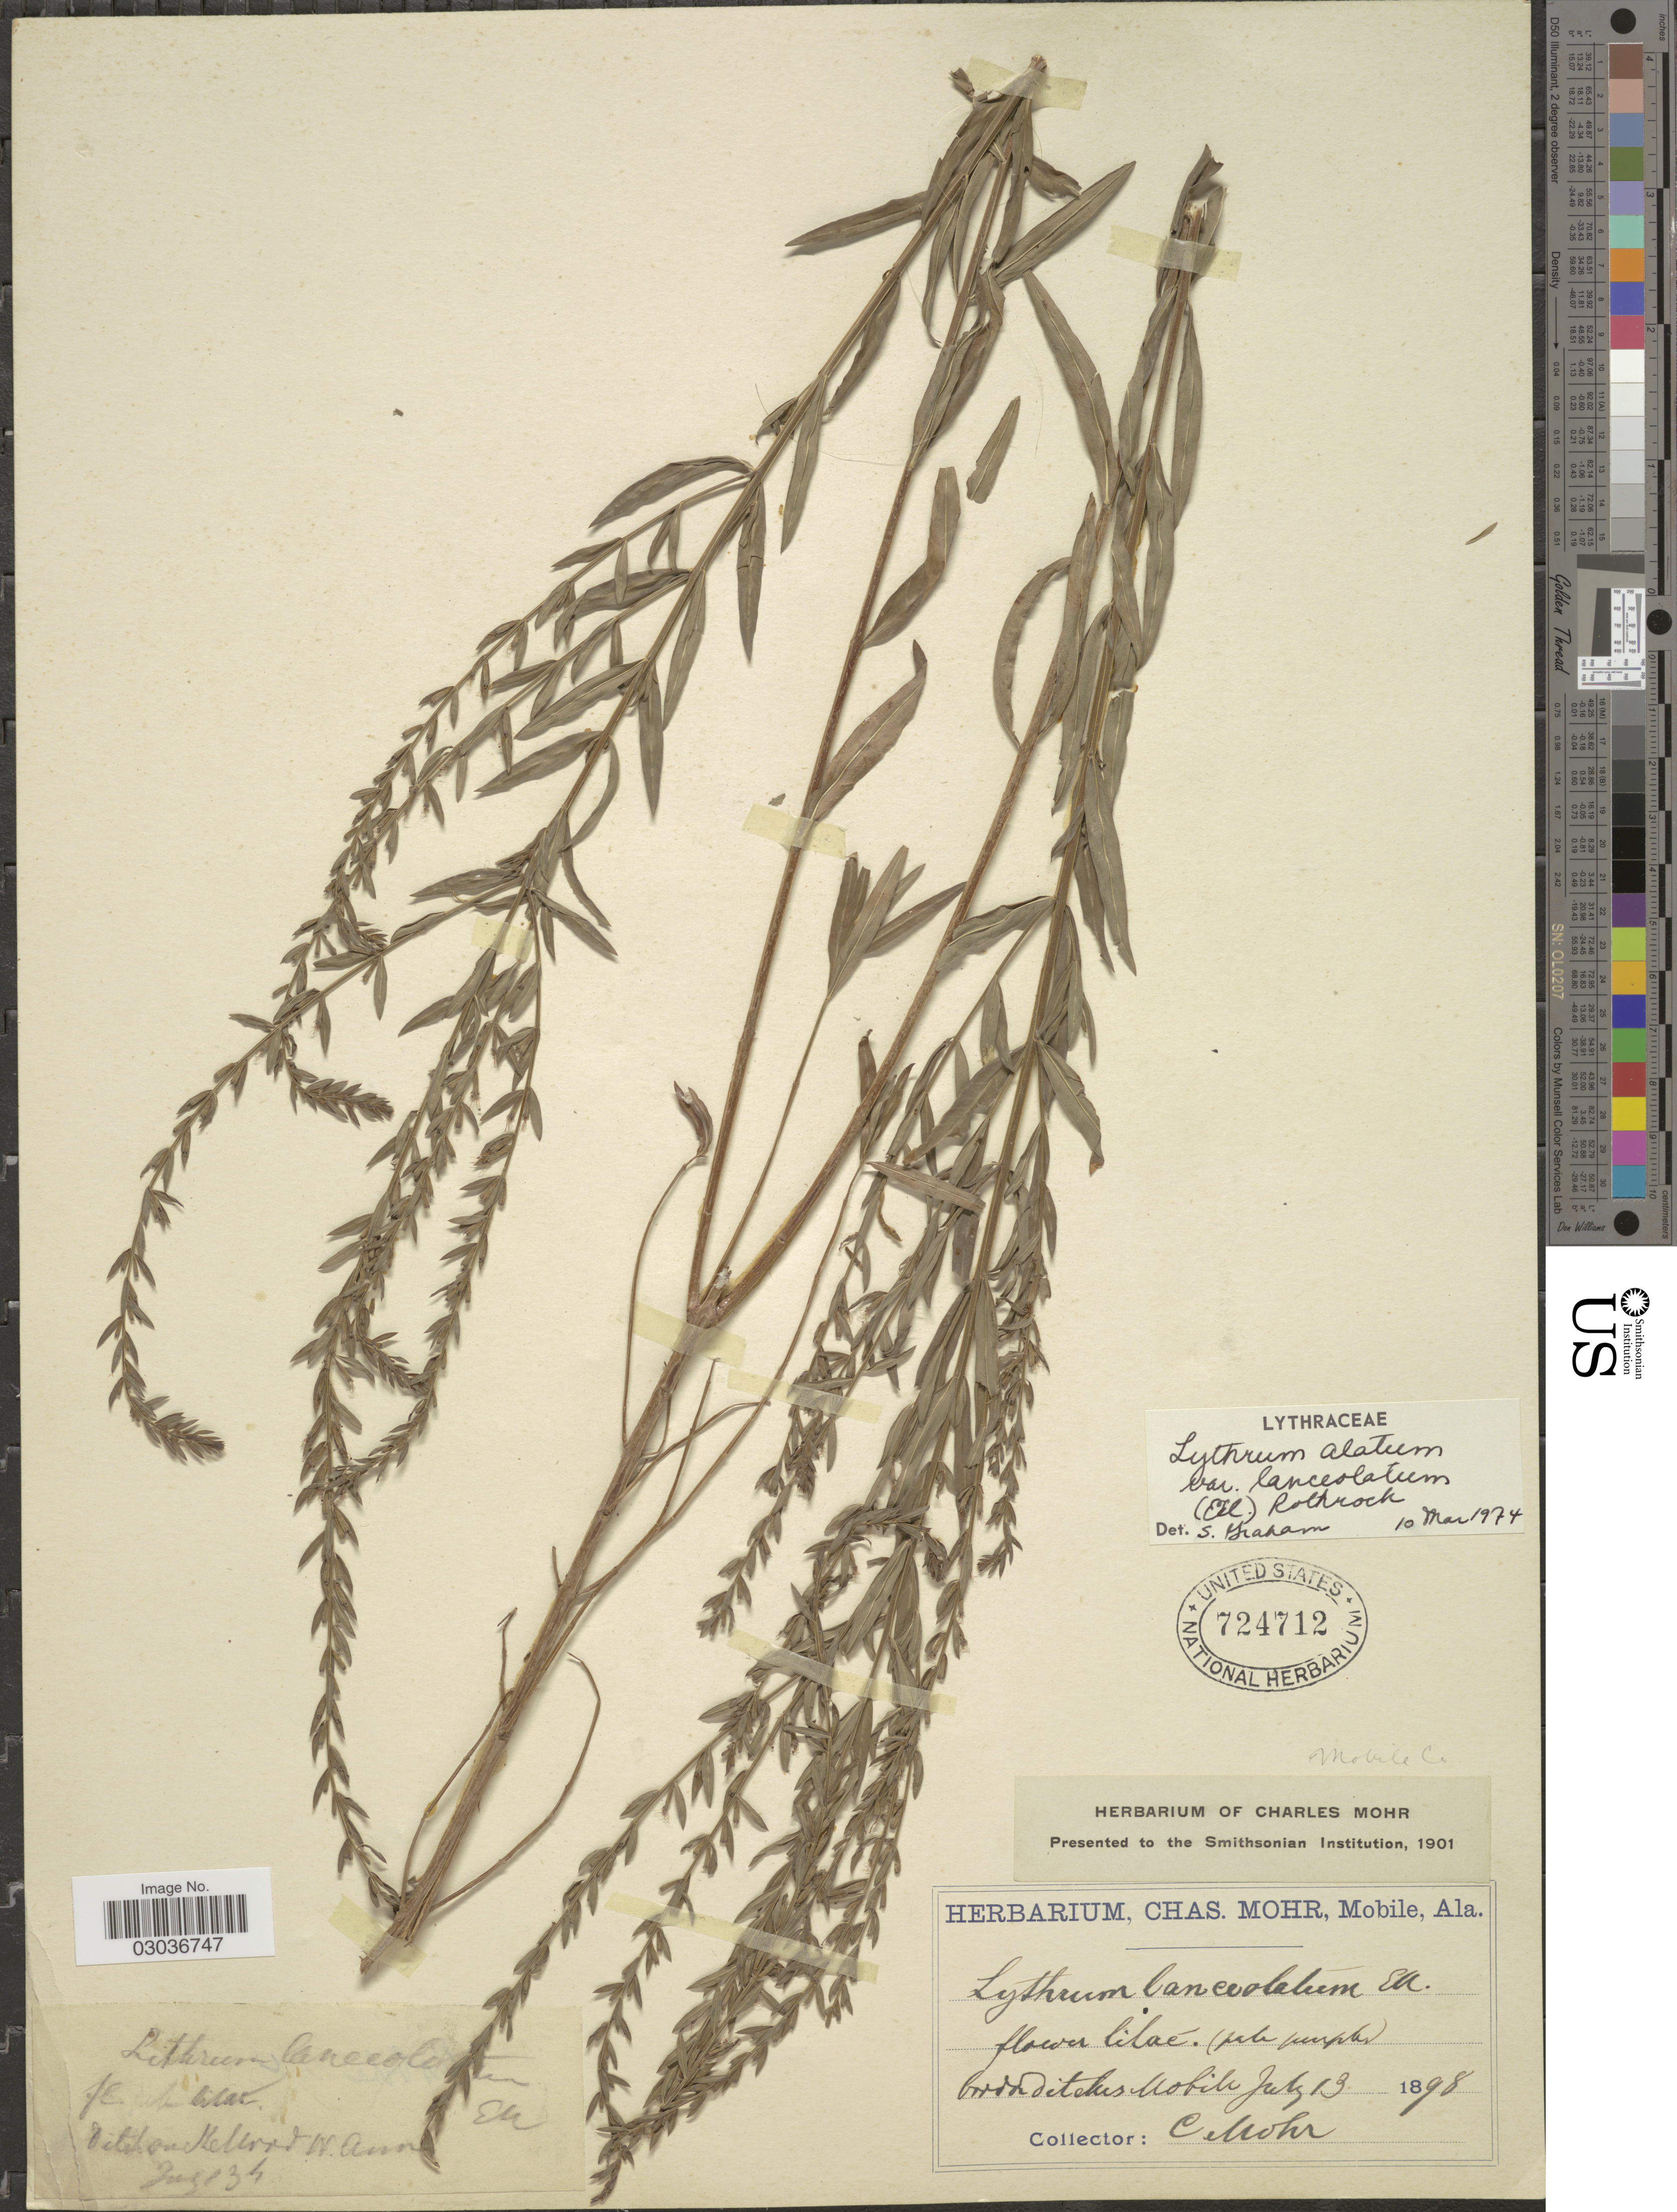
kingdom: Plantae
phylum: Tracheophyta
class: Magnoliopsida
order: Myrtales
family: Lythraceae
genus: Lythrum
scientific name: Lythrum alatum var. lanceolatum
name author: (Elliott) A. Gray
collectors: C. T. Mohr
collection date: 1898-07-13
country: United States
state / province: Alabama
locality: Mobile Co. W. Ann. Mobile.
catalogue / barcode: US 724712